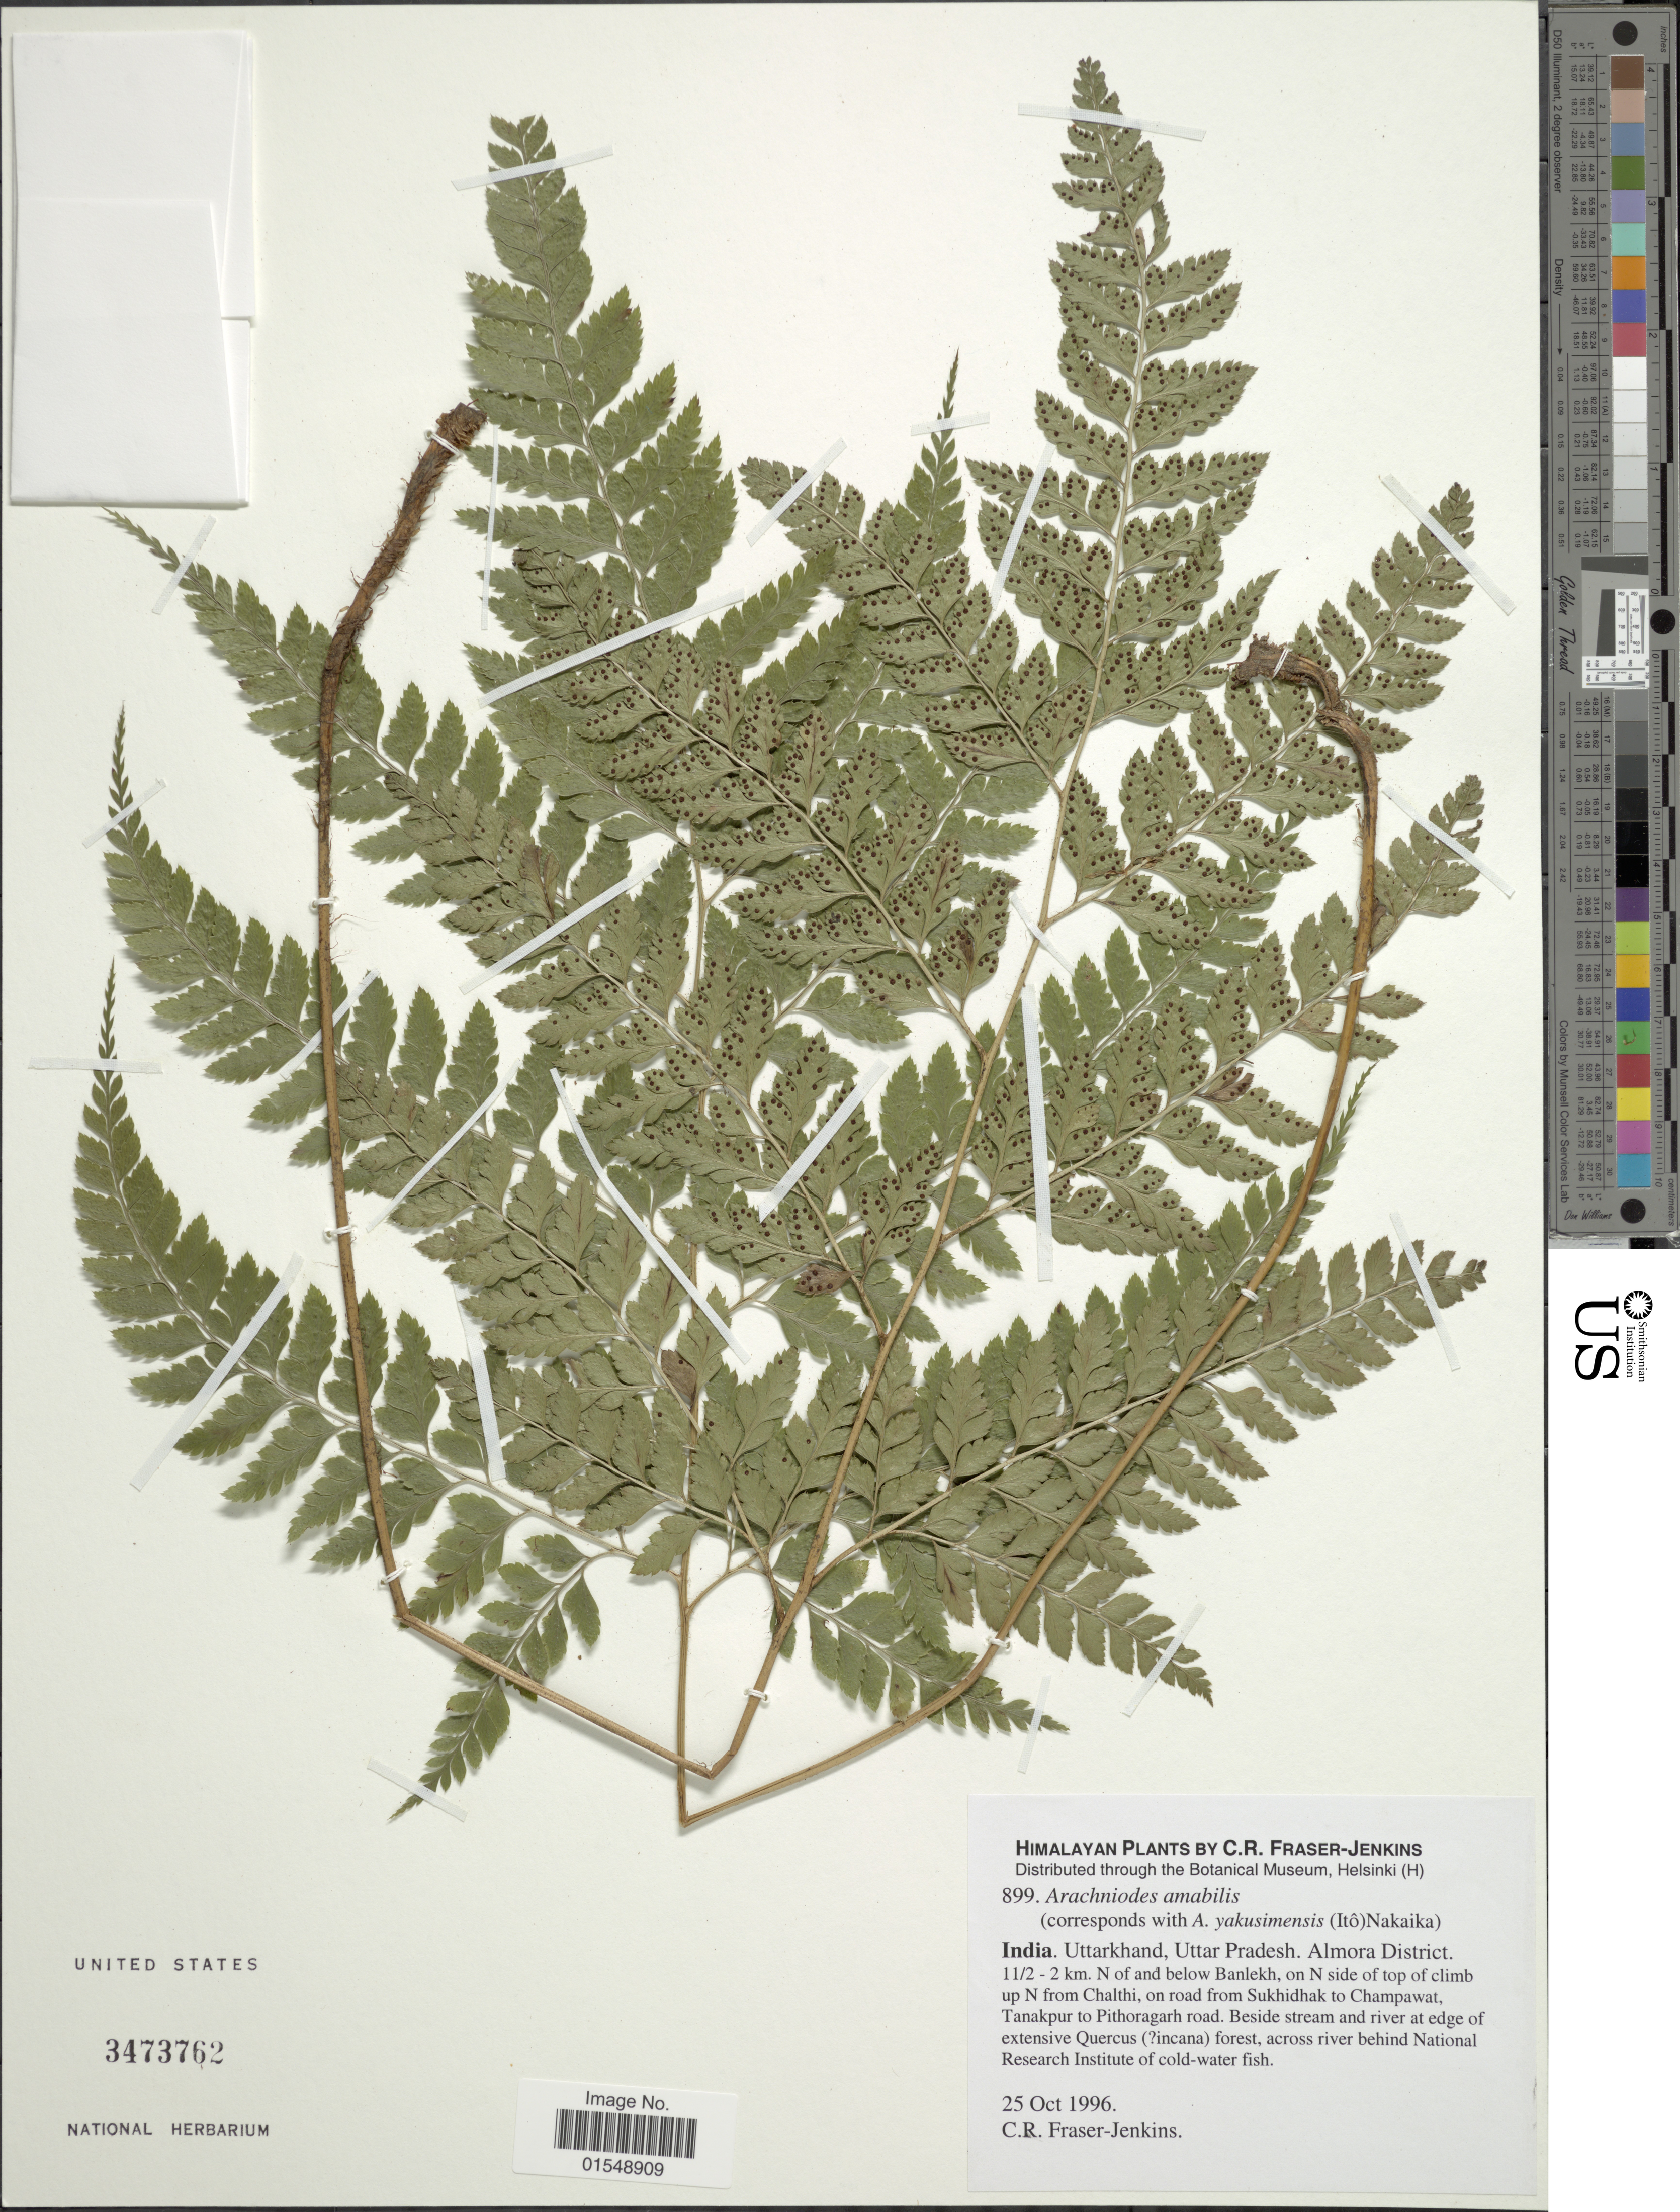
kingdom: Plantae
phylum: Tracheophyta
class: Polypodiopsida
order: Polypodiales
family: Dryopteridaceae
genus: Arachniodes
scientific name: Arachniodes amabilis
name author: (Blume) Tindale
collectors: C. R. Fraser-Jenkins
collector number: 899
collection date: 1996-10-25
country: India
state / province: Uttarakhand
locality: Himalayan, Uttar Pradesh, Almora District, 11/2-2 km. N of and below Banlekh, on N side of top of climb up N from Chalti, on road from Sukhidhak to Champawat, Tanakpur to Pithoragarh road. Beside stream and river at edge of extensive Quercus ( [unsure placement]incana) forest, across river behind National Research Institute of cold-water fish.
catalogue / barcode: US 3473762